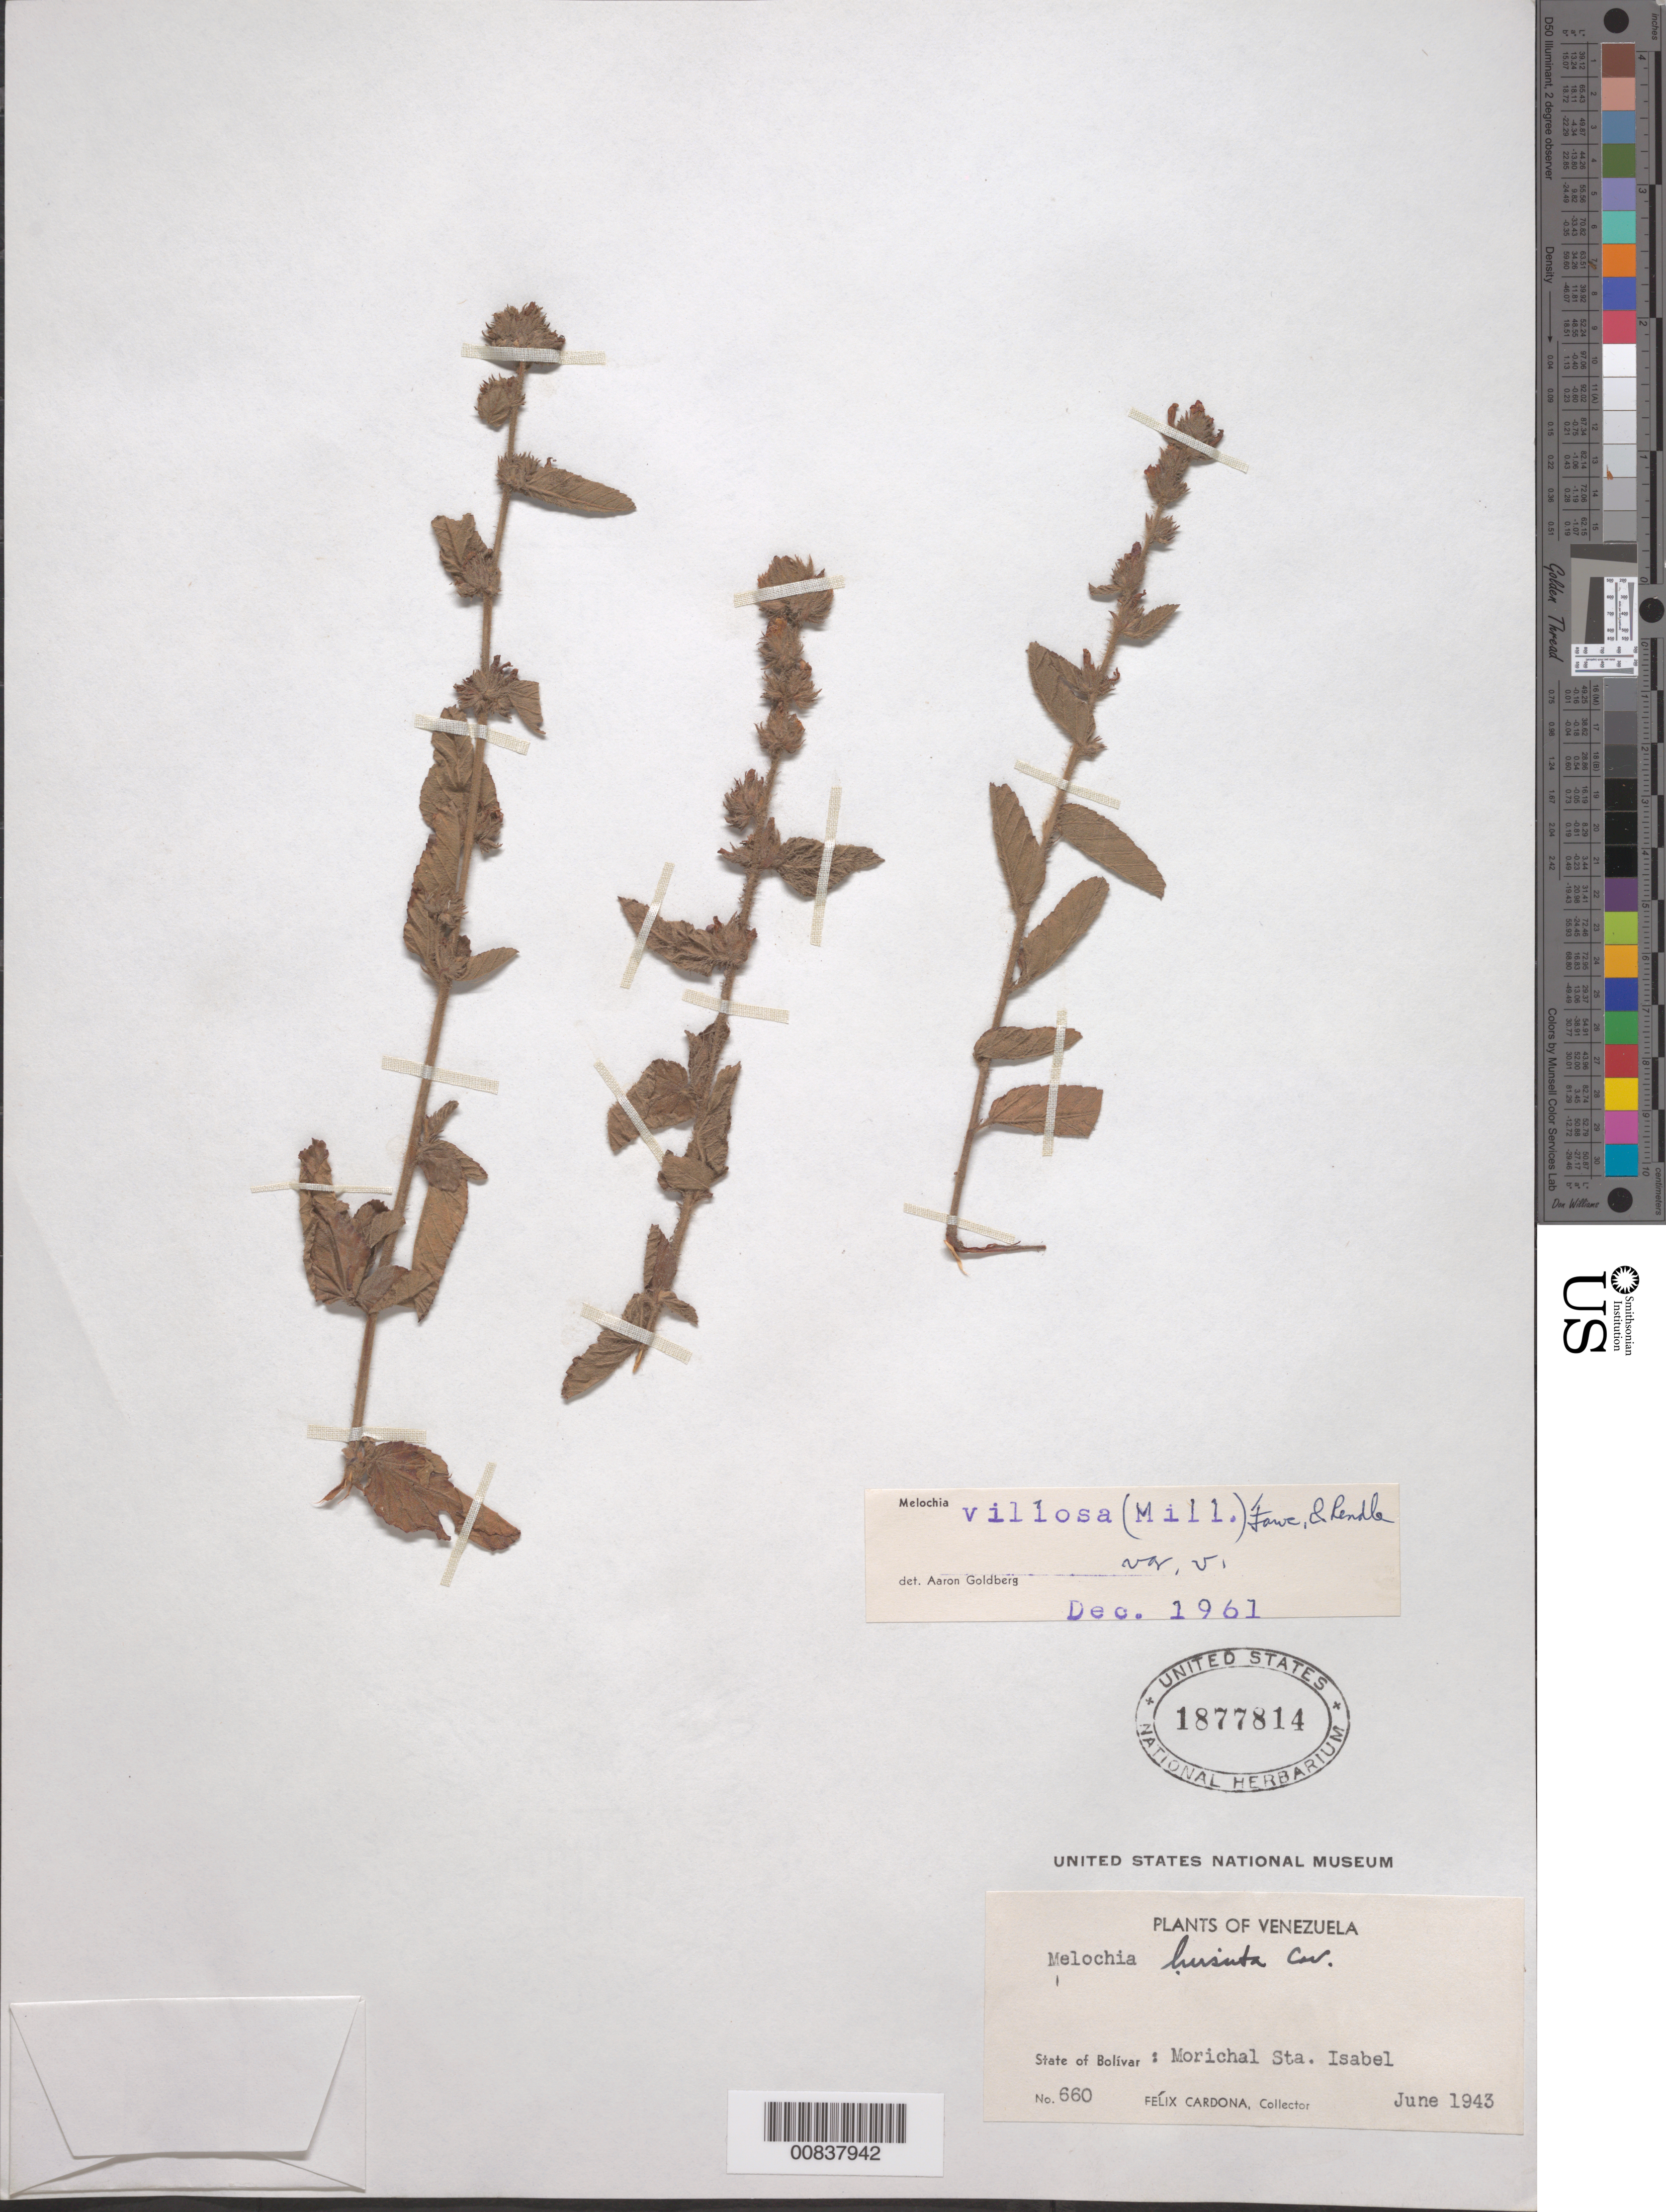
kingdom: Plantae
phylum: Tracheophyta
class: Magnoliopsida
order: Malvales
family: Malvaceae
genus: Melochia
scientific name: Melochia spicata var. spicata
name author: (L.) Fryxell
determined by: Dorr, L. J., (BOT), Smithsonian Institution - National Museum of Natural History (UNITED STATES)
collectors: F. Cardona Puig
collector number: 660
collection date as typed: Jun-43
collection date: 1943-06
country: Venezuela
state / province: Bolívar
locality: Morichal Santa Isabel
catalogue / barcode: US 1877814